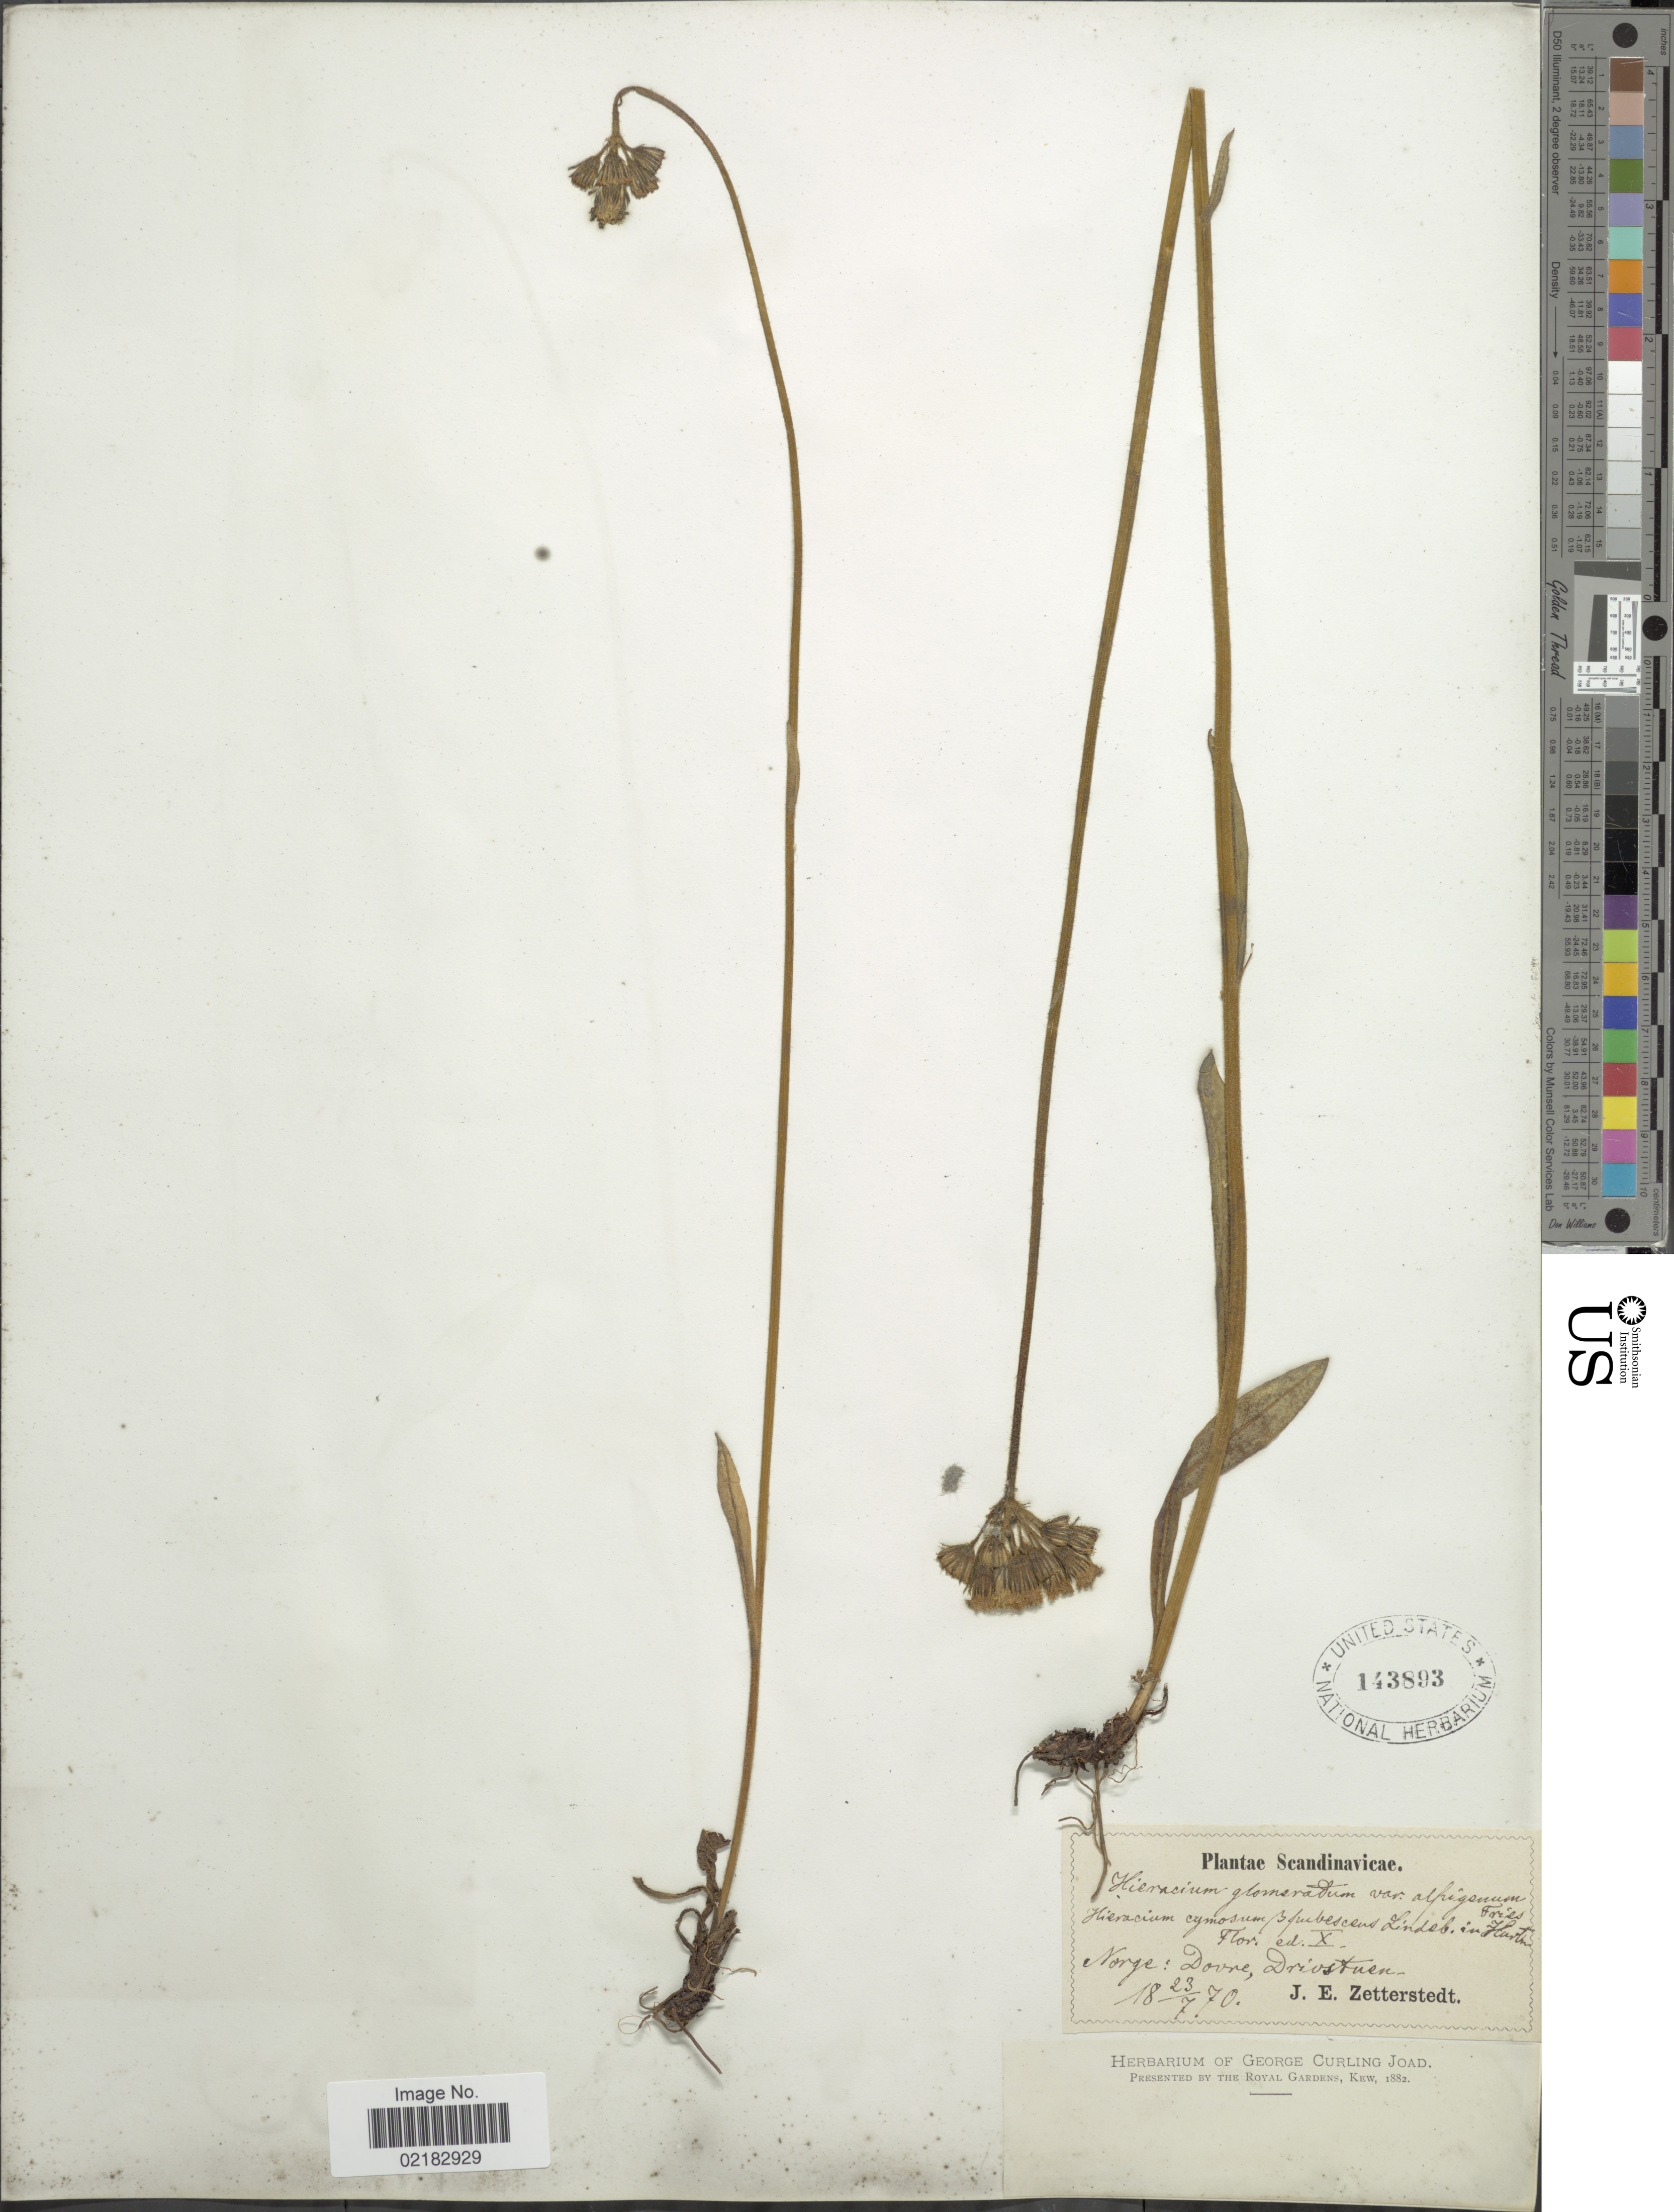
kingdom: Plantae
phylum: Tracheophyta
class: Magnoliopsida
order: Asterales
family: Asteraceae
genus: Pilosella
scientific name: Pilosella glomerata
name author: (Froel.) Fr.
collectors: J.E. Zetterstedt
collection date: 1870-07-23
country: Norway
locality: Scandinavicae, Norge: Dovre, Drivstuen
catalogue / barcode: US 143893